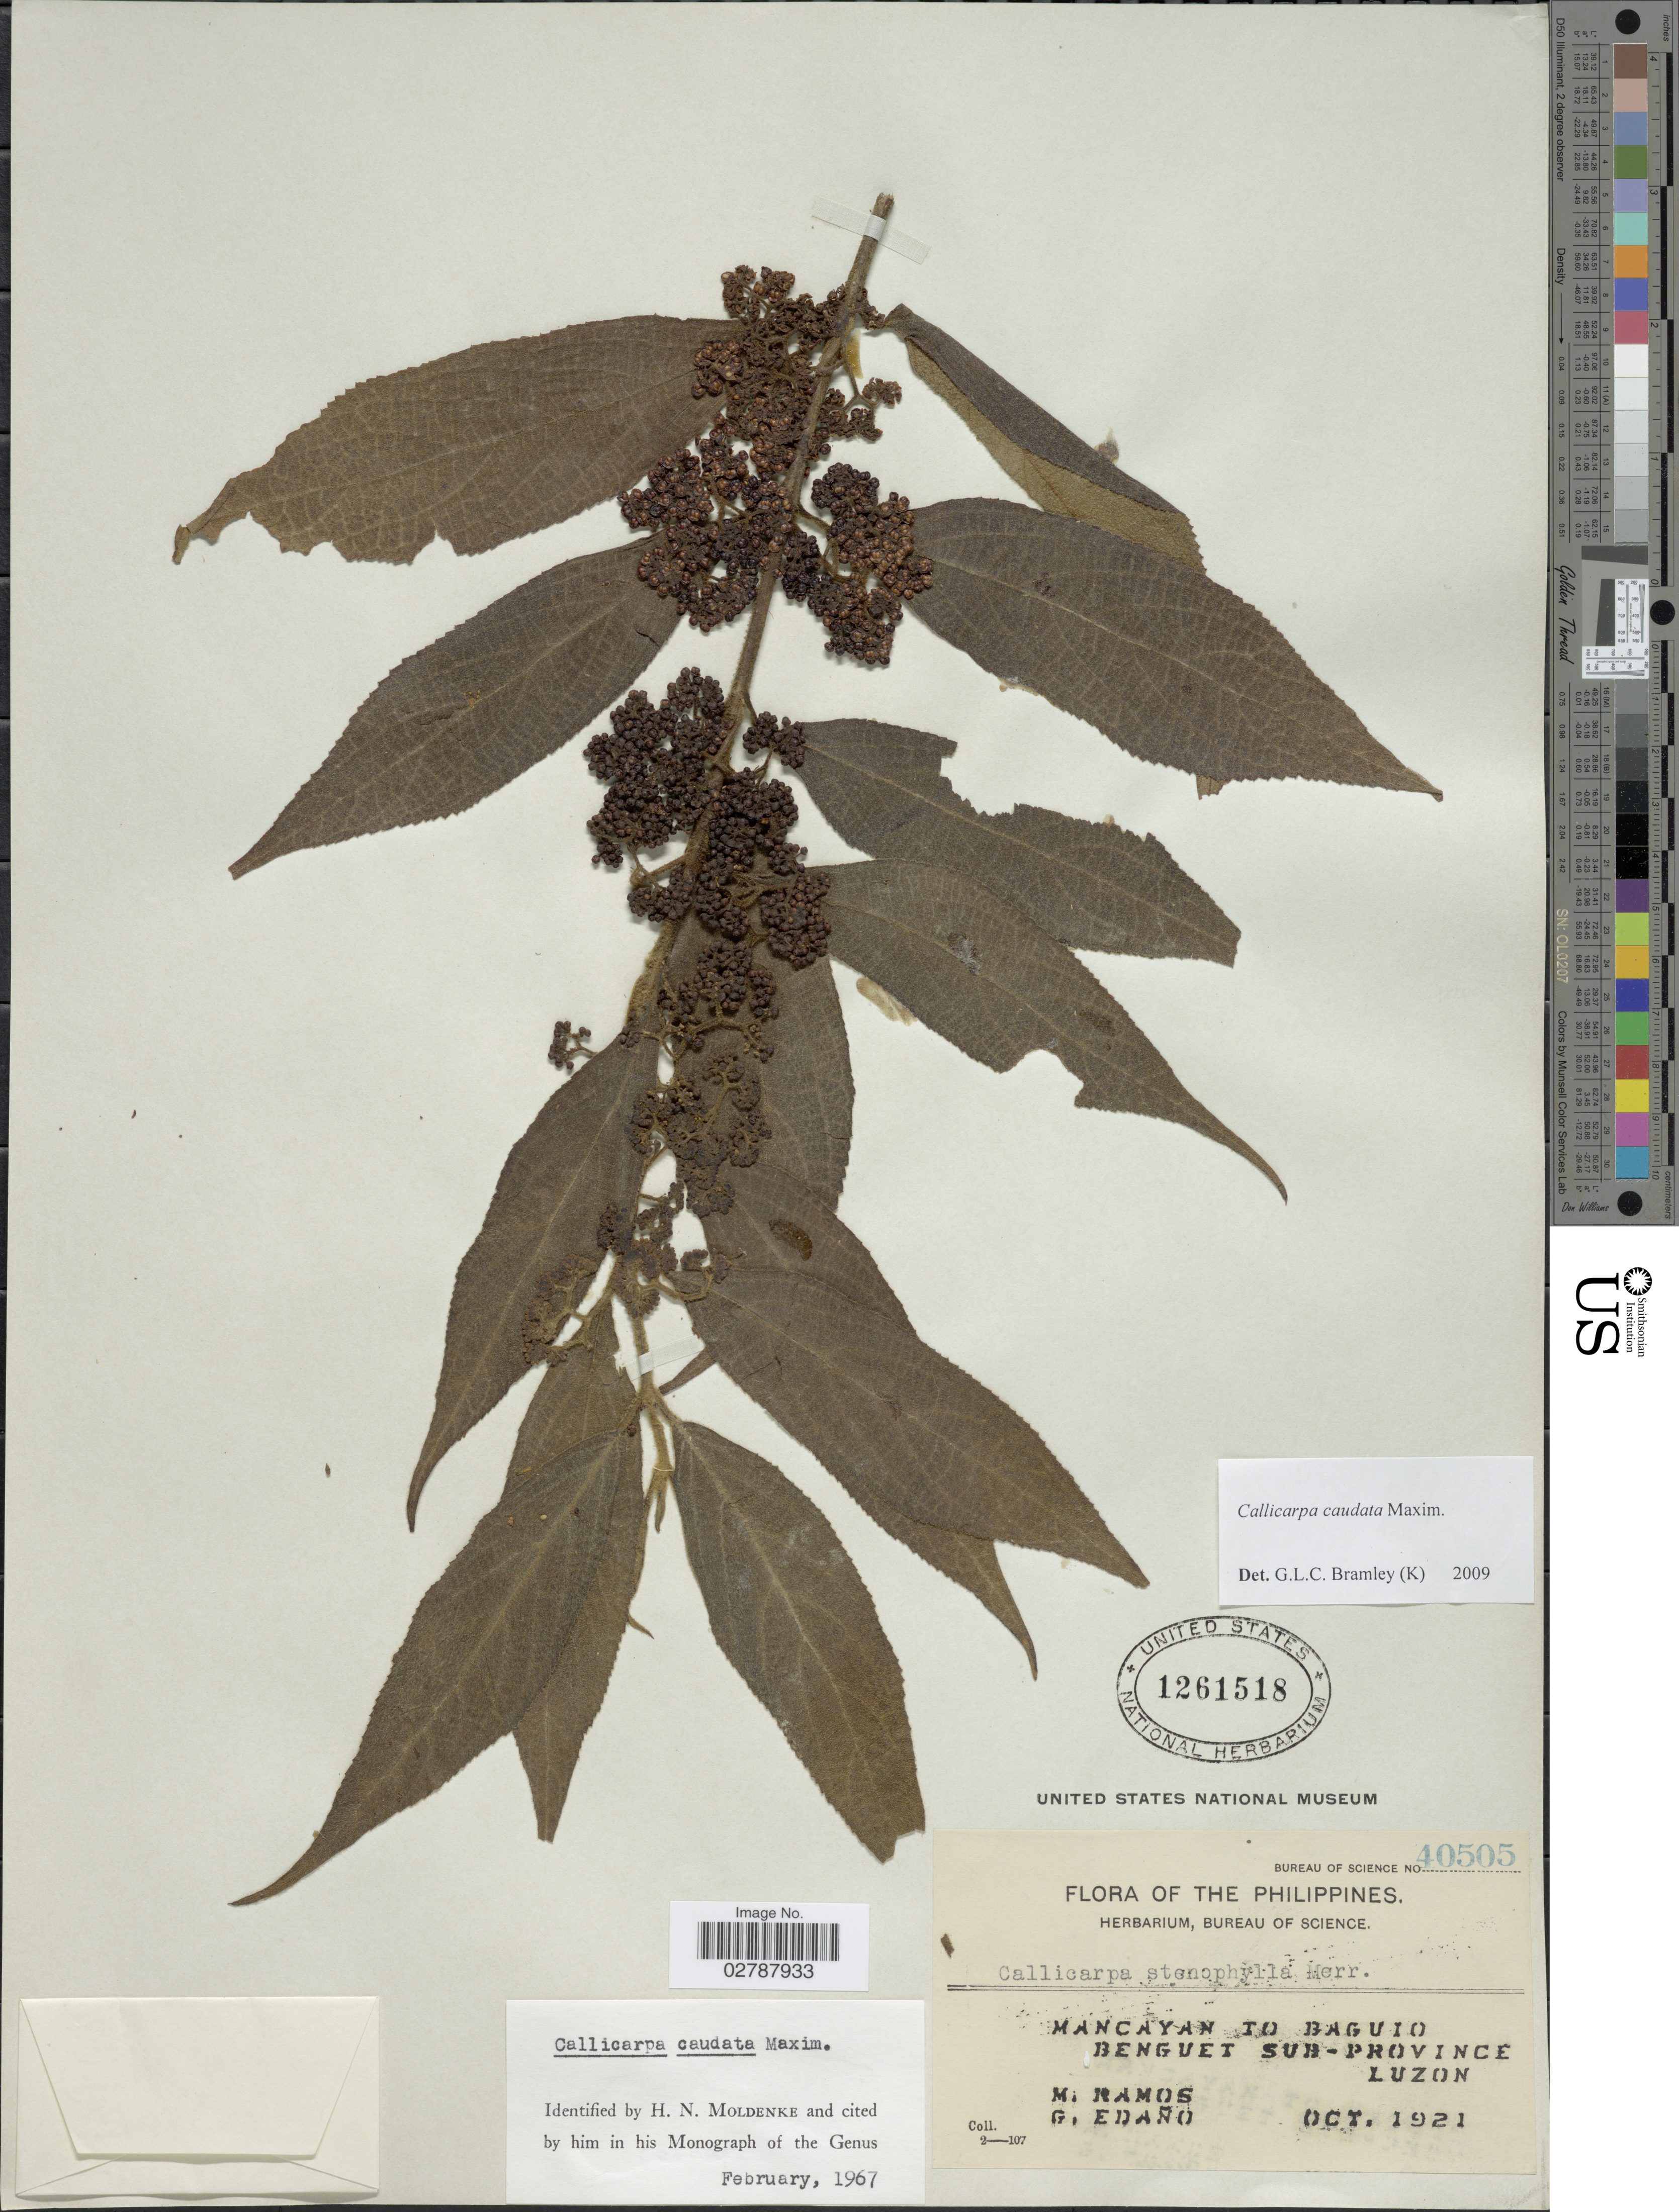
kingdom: Plantae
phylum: Tracheophyta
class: Magnoliopsida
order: Lamiales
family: Lamiaceae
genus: Callicarpa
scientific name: Callicarpa caudata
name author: Maxim.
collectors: M. Ramos & G. Edaño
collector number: Bureau of Science40505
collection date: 1921-10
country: Philippines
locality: Mancayan to Baguio. Benguet Sub-Province. Luzon.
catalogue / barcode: US 1261518